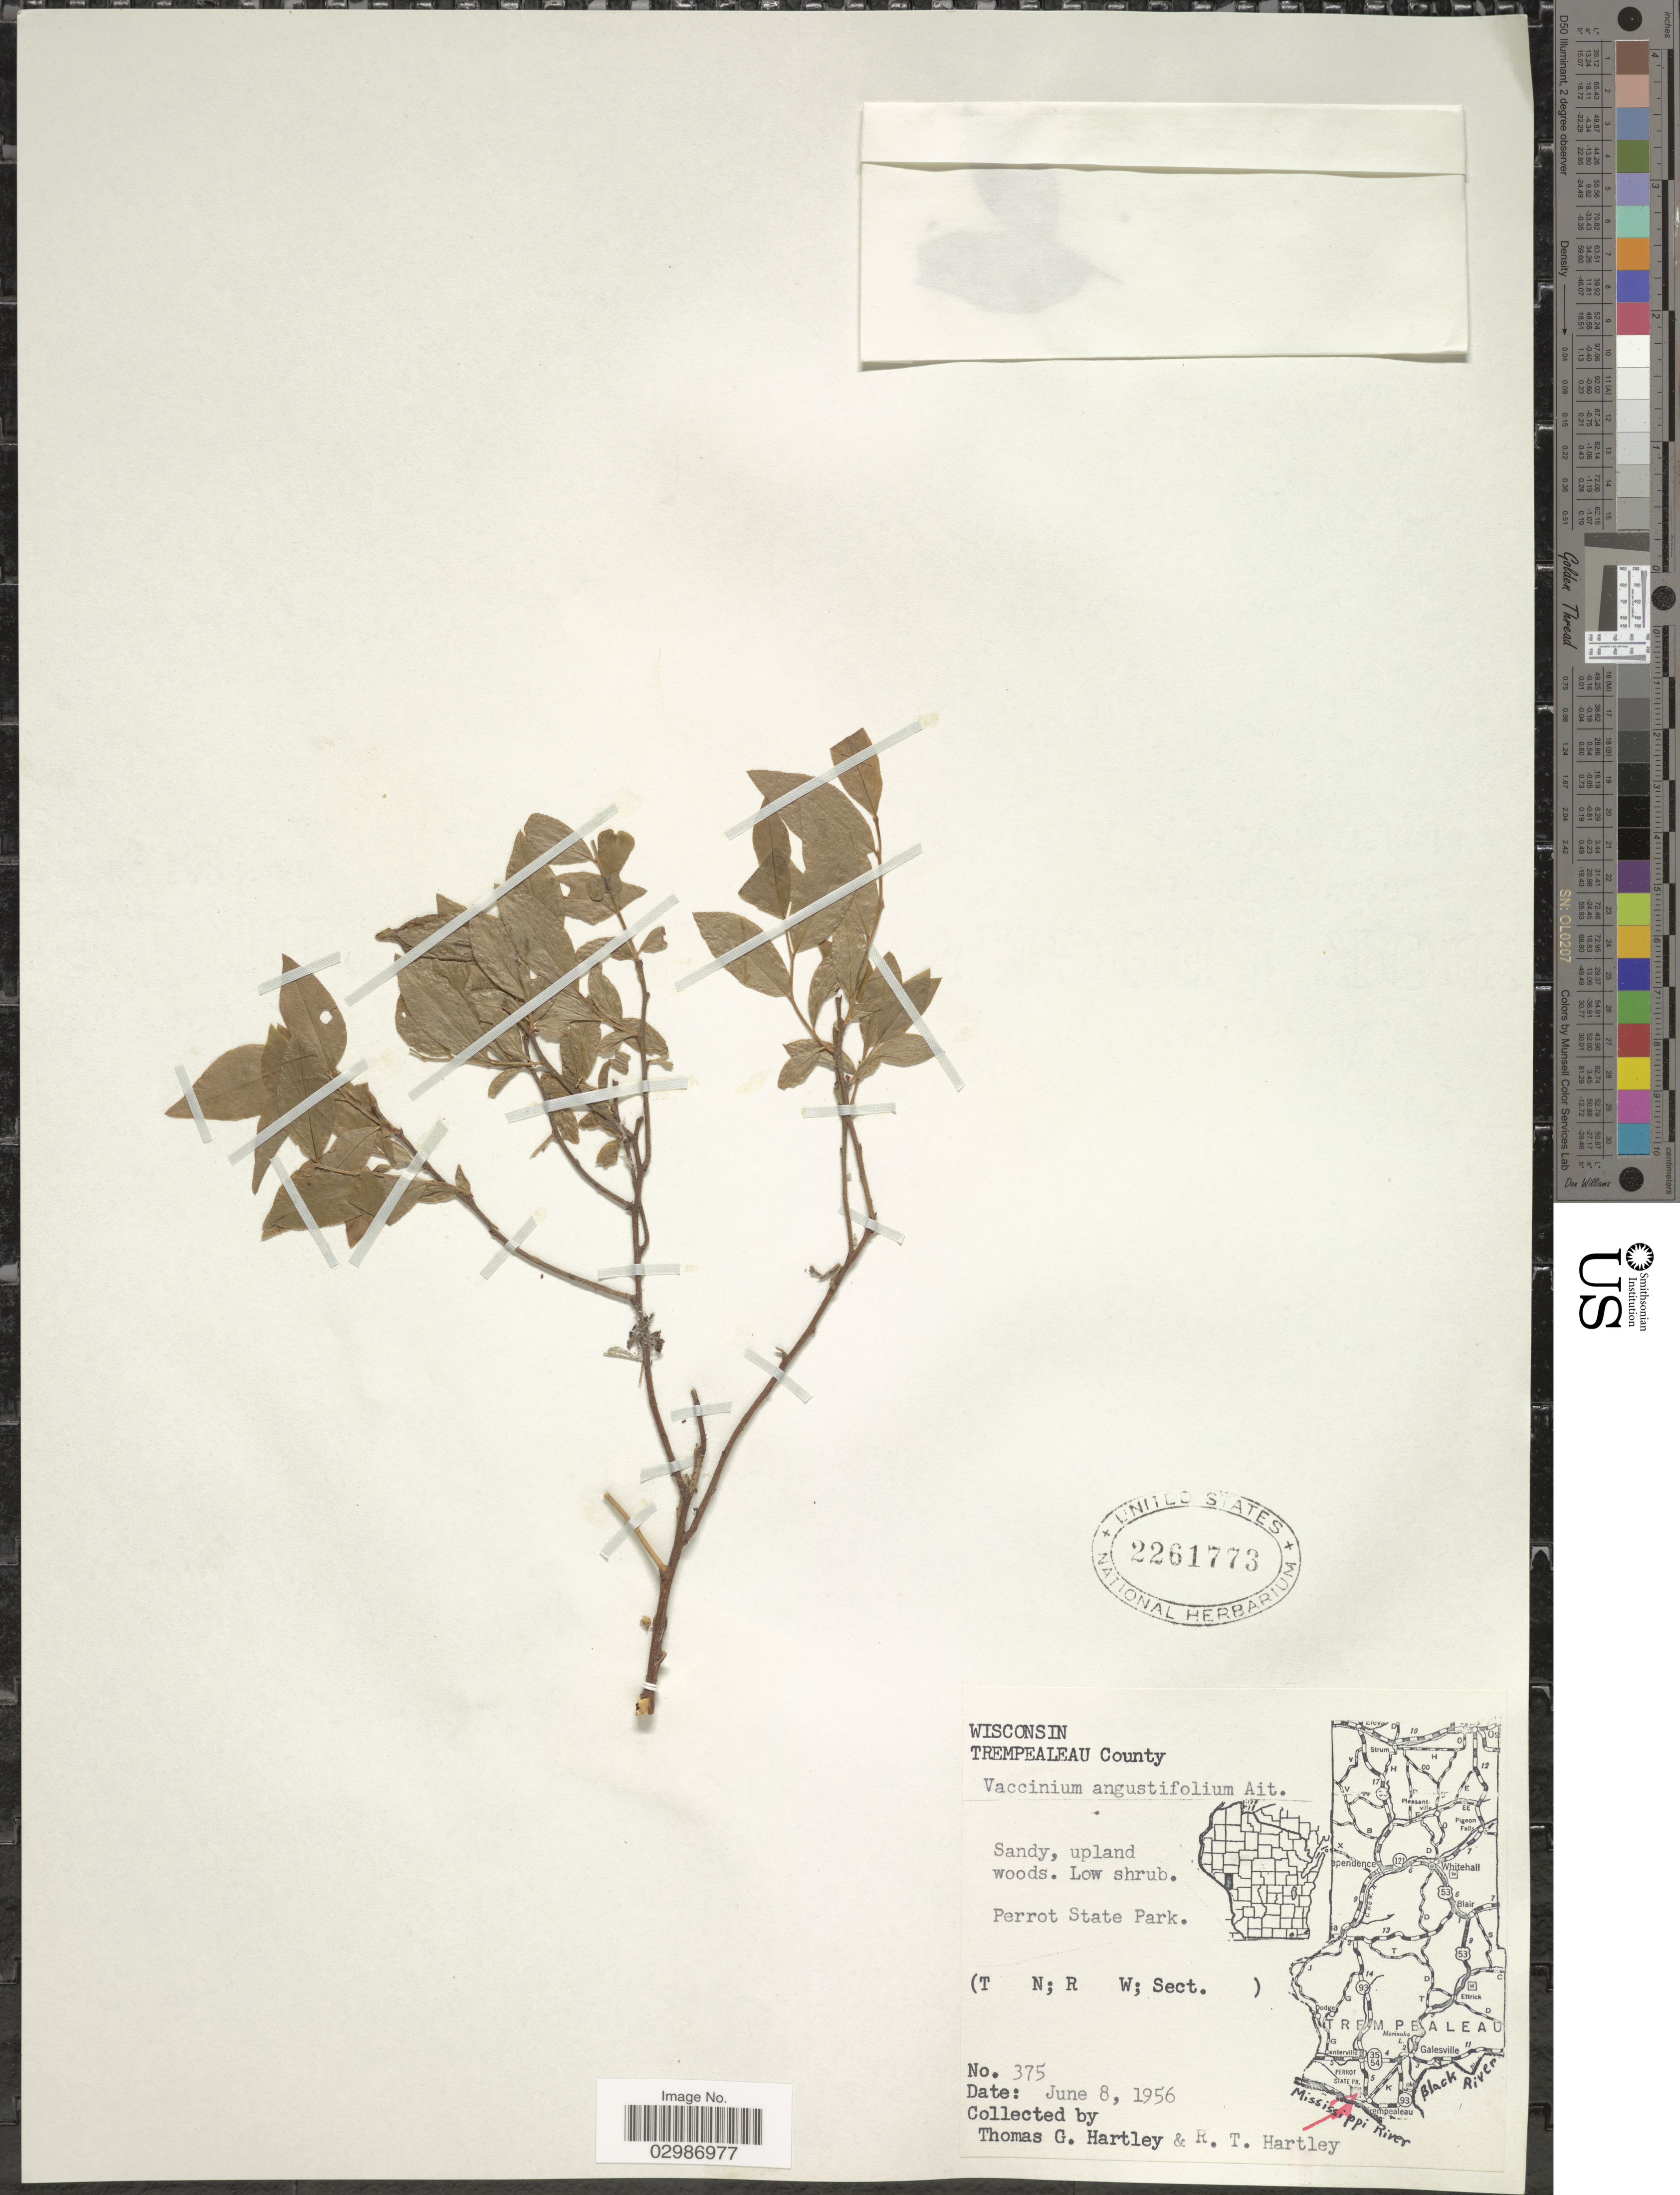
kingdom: Plantae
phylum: Tracheophyta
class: Magnoliopsida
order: Ericales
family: Ericaceae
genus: Vaccinium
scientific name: Vaccinium angustifolium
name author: Aiton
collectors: T. G. Hartley & R. T. Hartley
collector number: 375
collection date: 1956-06-08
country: United States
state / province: Wisconsin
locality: Trempealeau County, Perrot State Park.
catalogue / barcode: US 2261773